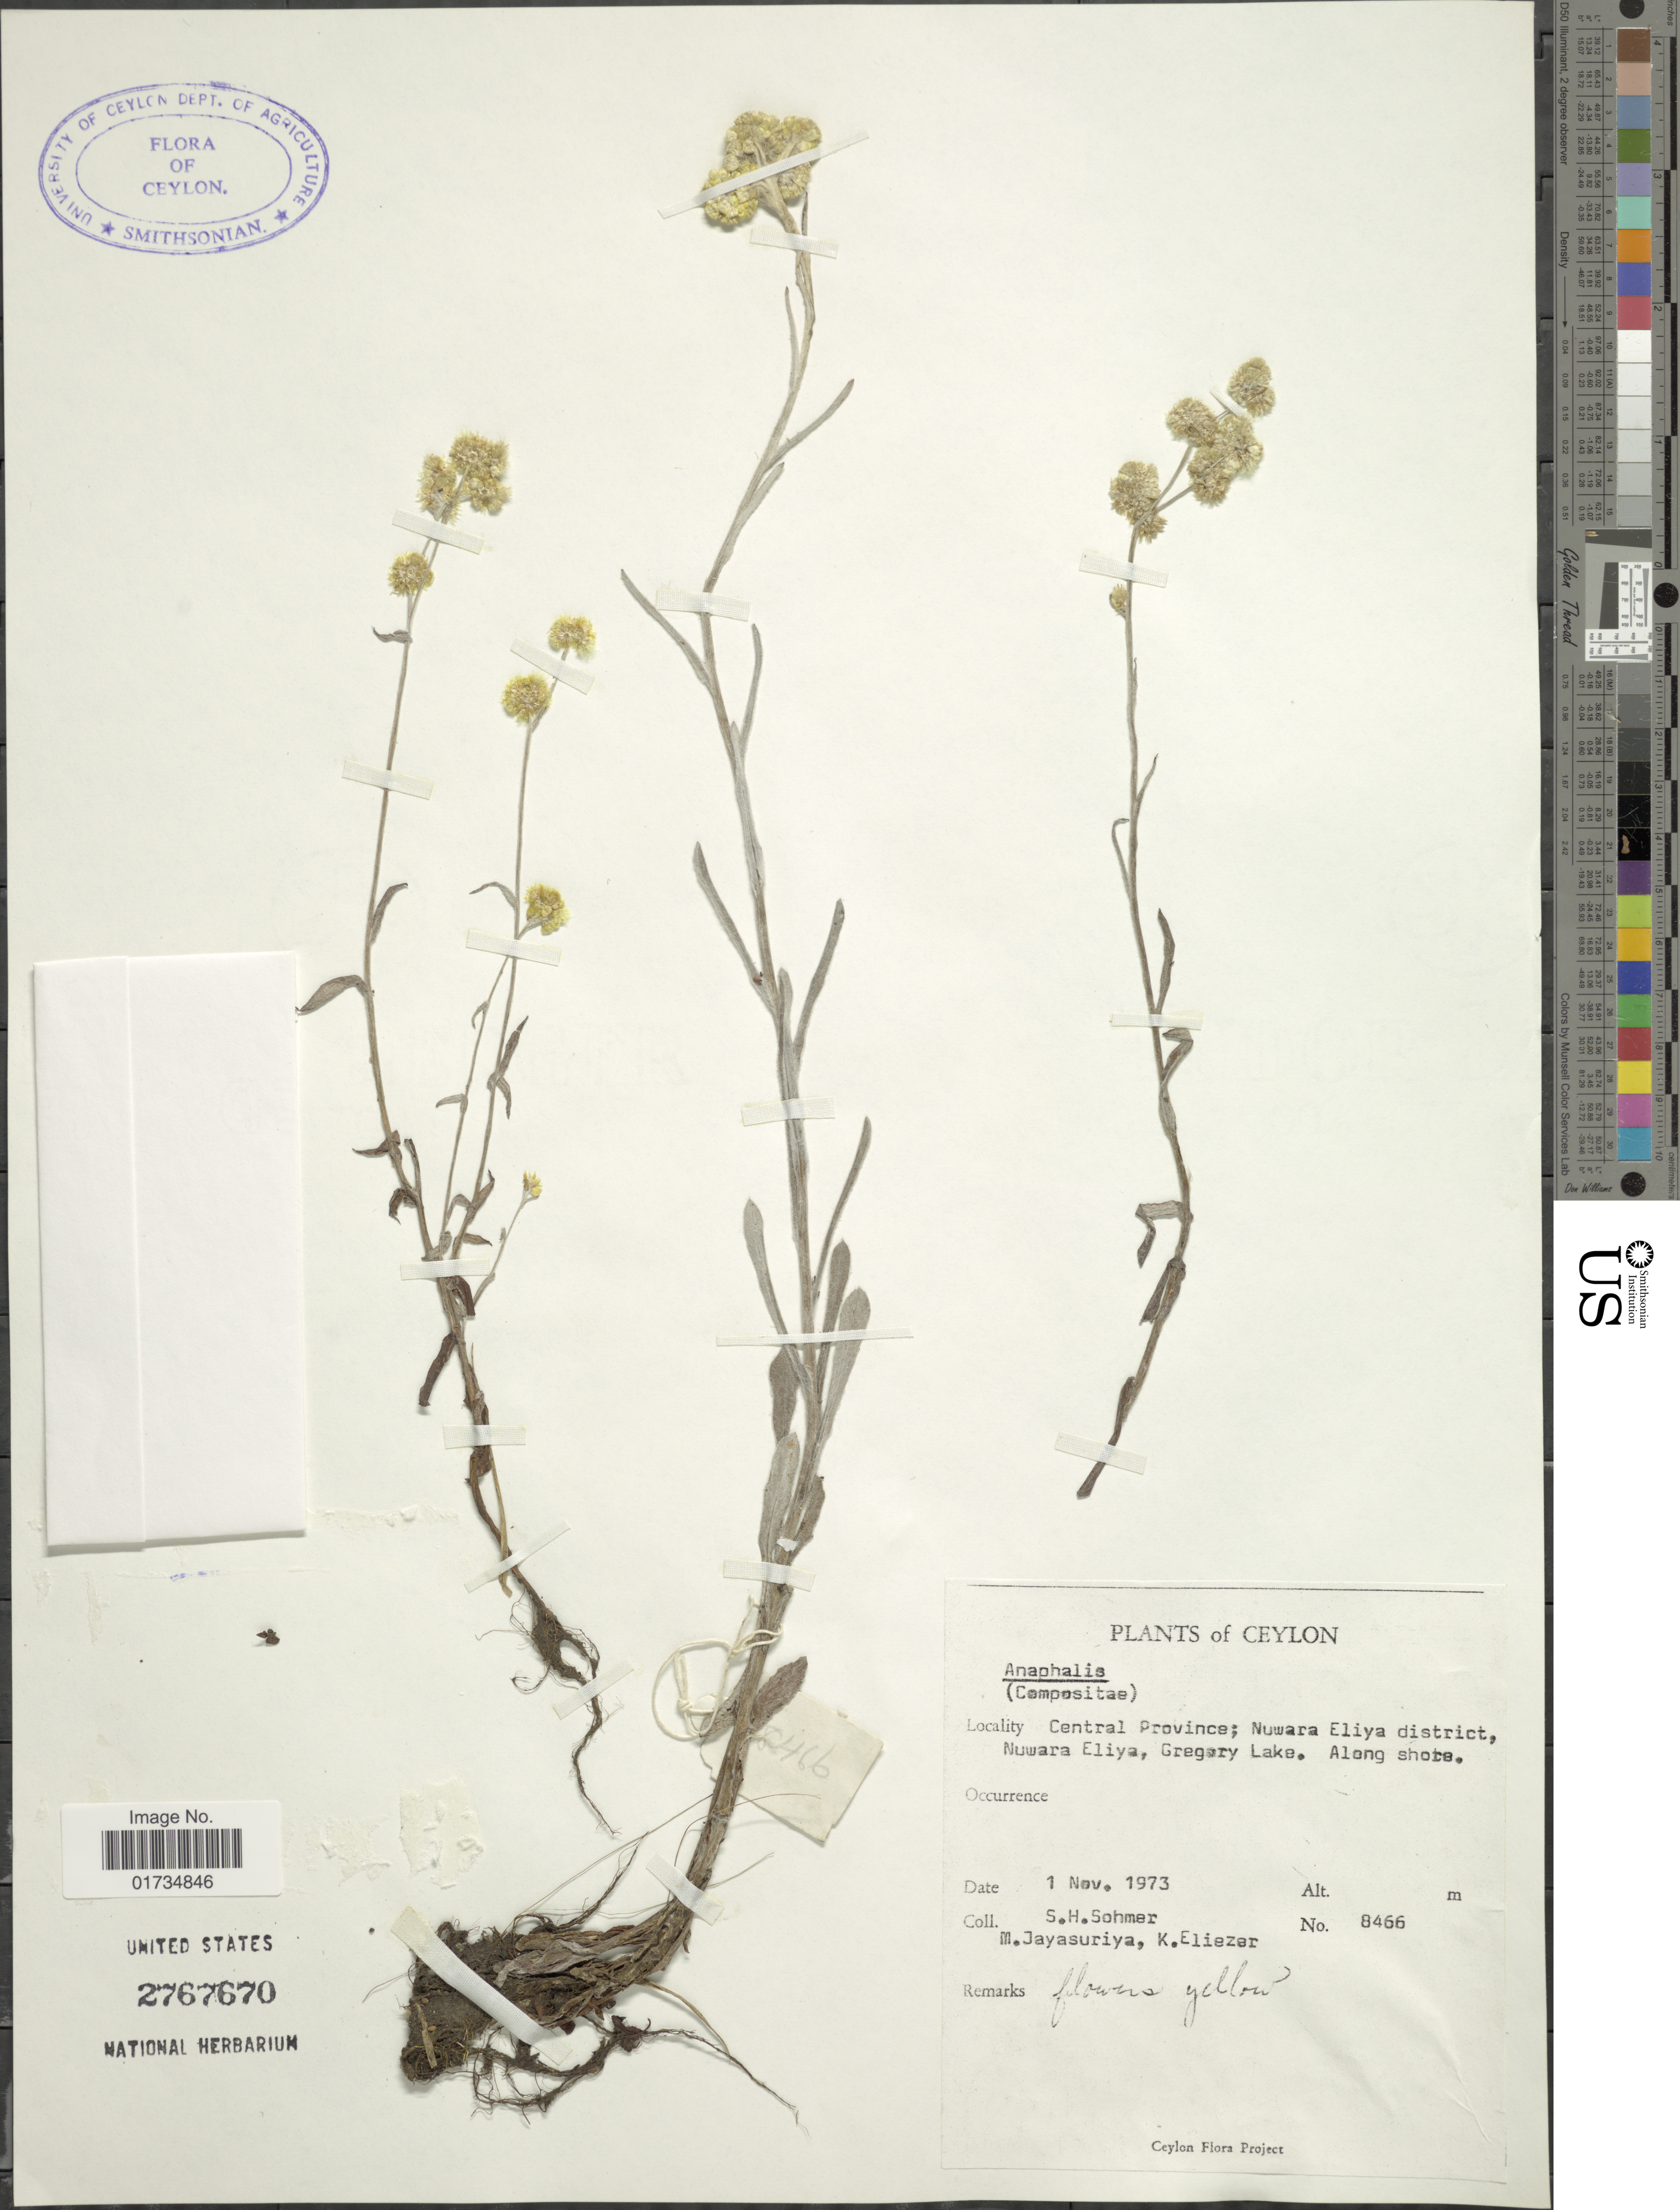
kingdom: Plantae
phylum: Tracheophyta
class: Magnoliopsida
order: Asterales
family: Asteraceae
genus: Pseudognaphalium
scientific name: Pseudognaphalium affine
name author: (D. Don) Anderb.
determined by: Chen, Y. S.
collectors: S. H. Sohmer, M. Jayasuriya & K. Eliezer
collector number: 8466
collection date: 1973-11-01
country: Sri Lanka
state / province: Central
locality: Ceylon. Central Province; Nuwara Eliya district, Nuwara Eliya, Gregory Lake. Along shore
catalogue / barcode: US 2767670